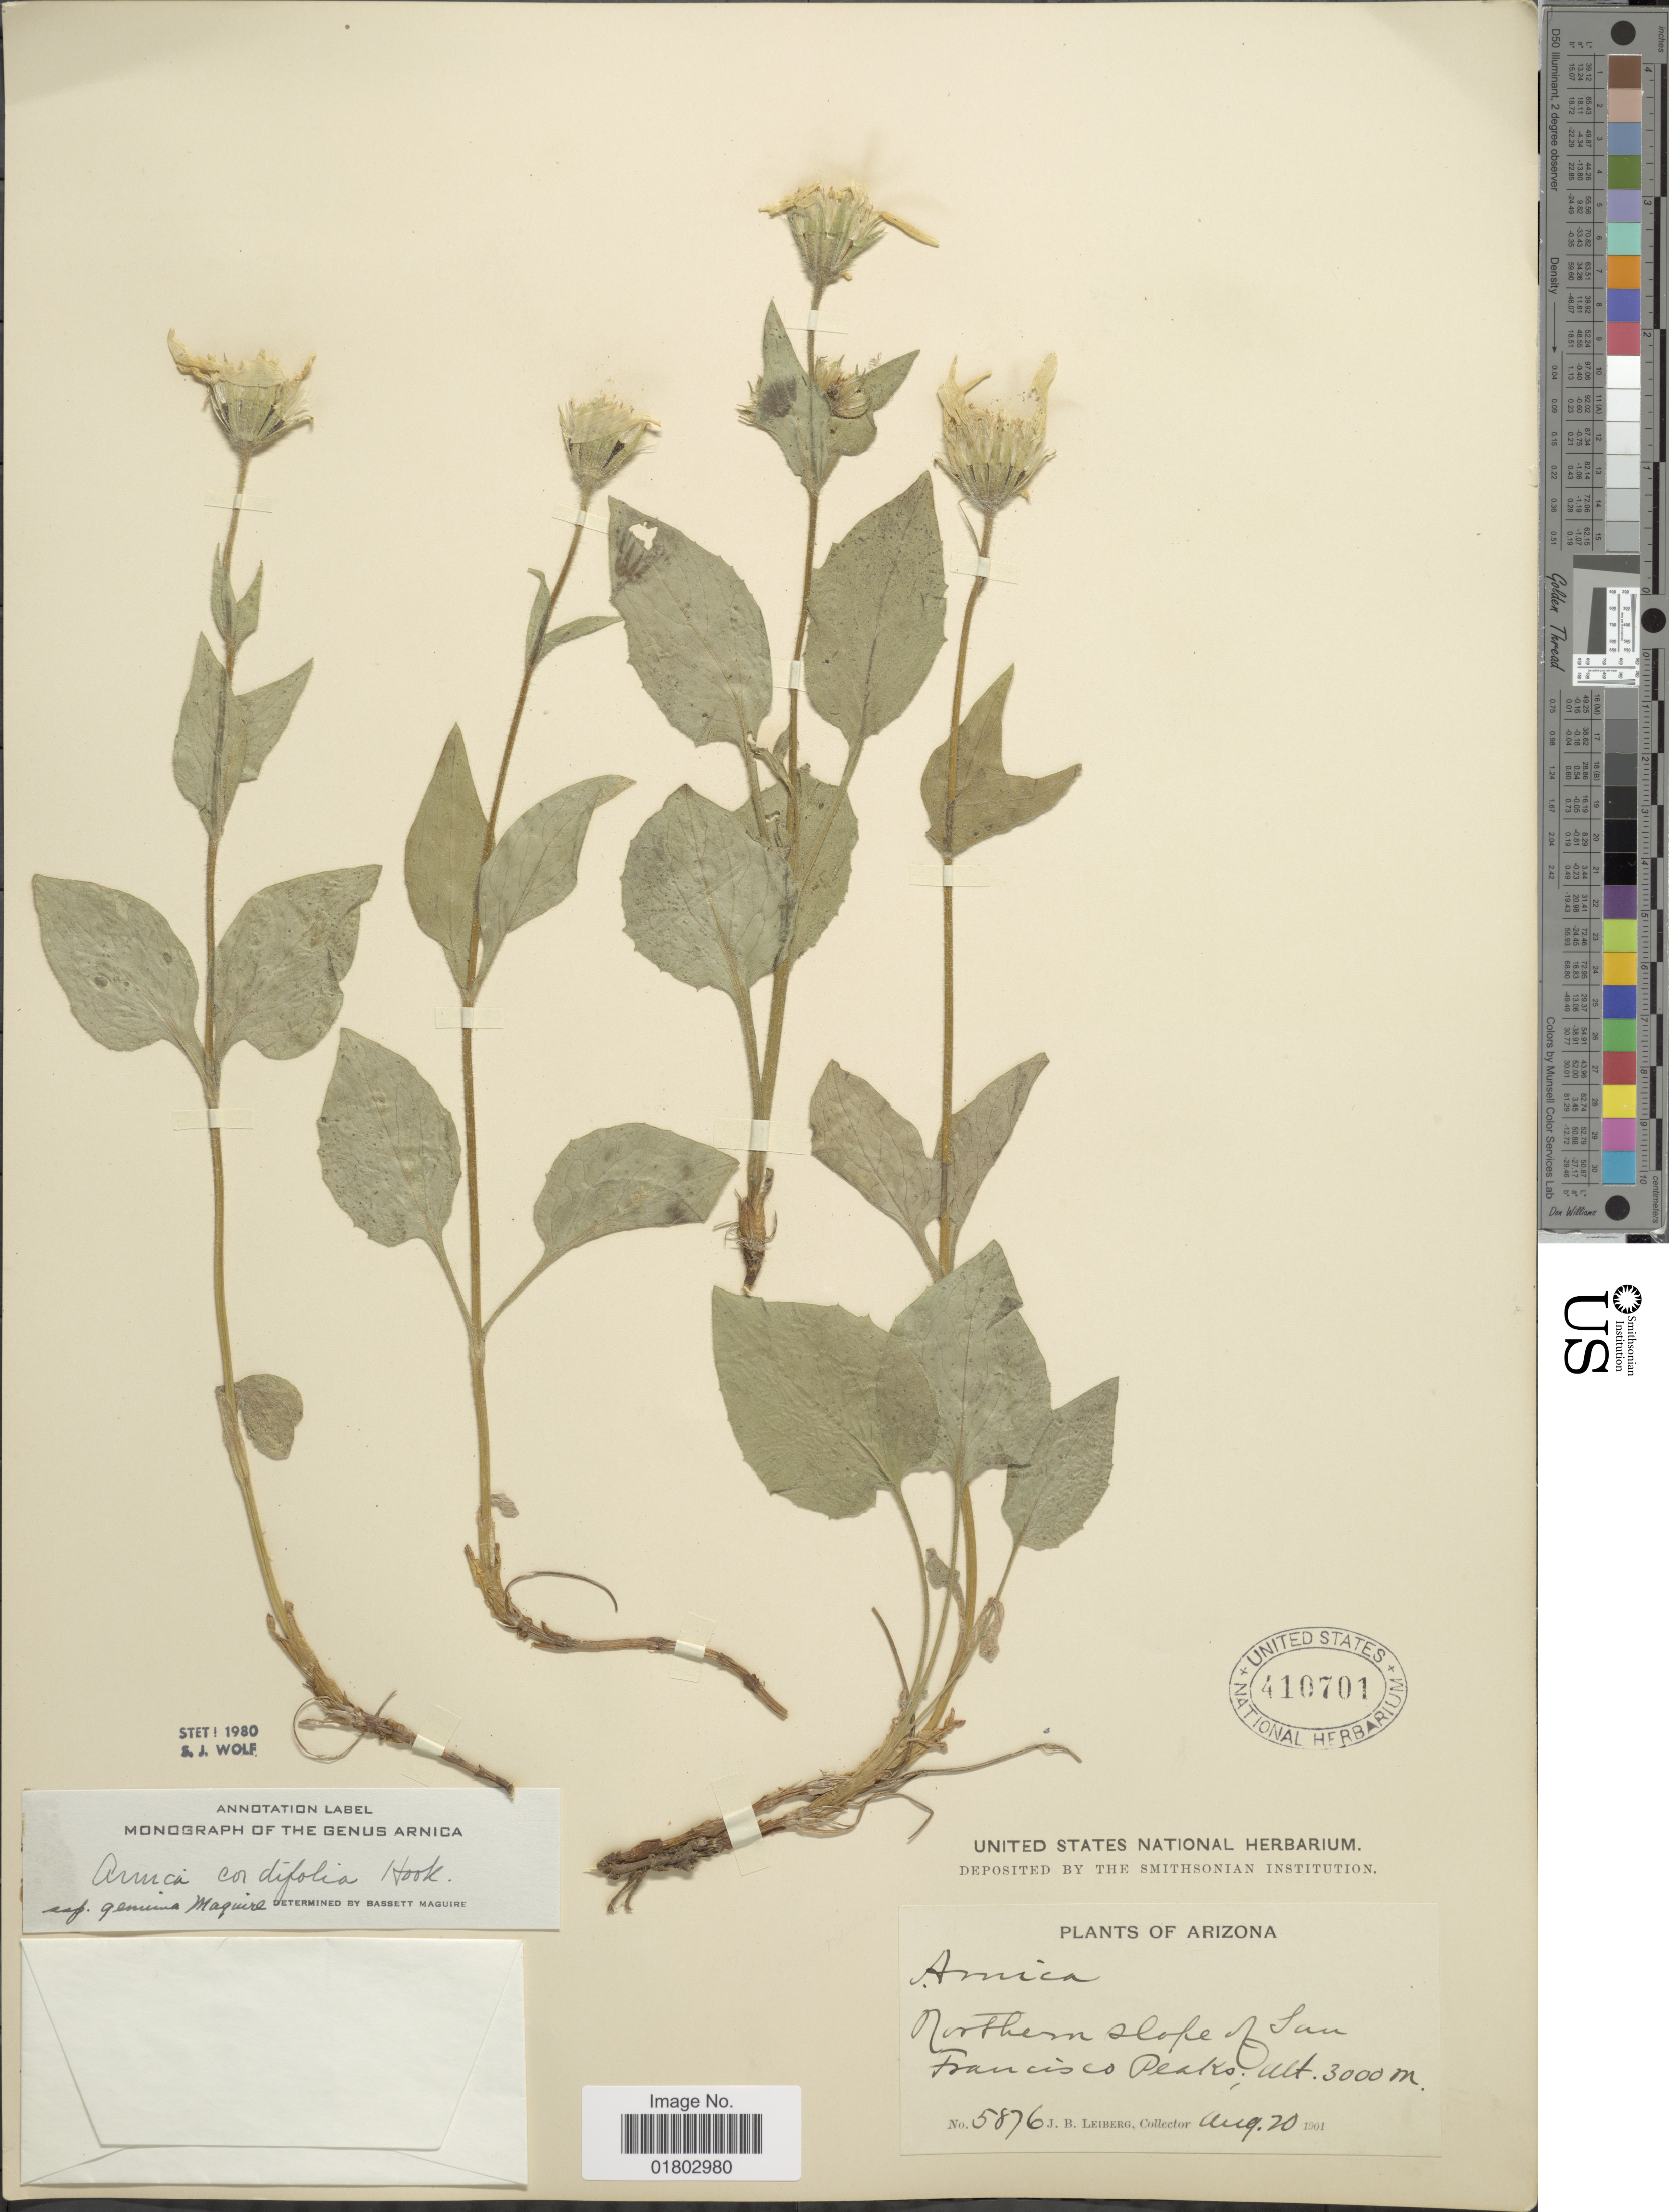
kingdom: Plantae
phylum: Tracheophyta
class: Magnoliopsida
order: Asterales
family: Asteraceae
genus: Arnica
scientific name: Arnica cordifolia subsp. genuina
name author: Maguire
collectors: J. B. Leiberg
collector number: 5876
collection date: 1901-08-20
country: United States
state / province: Arizona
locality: Northern slope of San Francisco Peaks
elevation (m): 3000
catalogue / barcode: US 410701